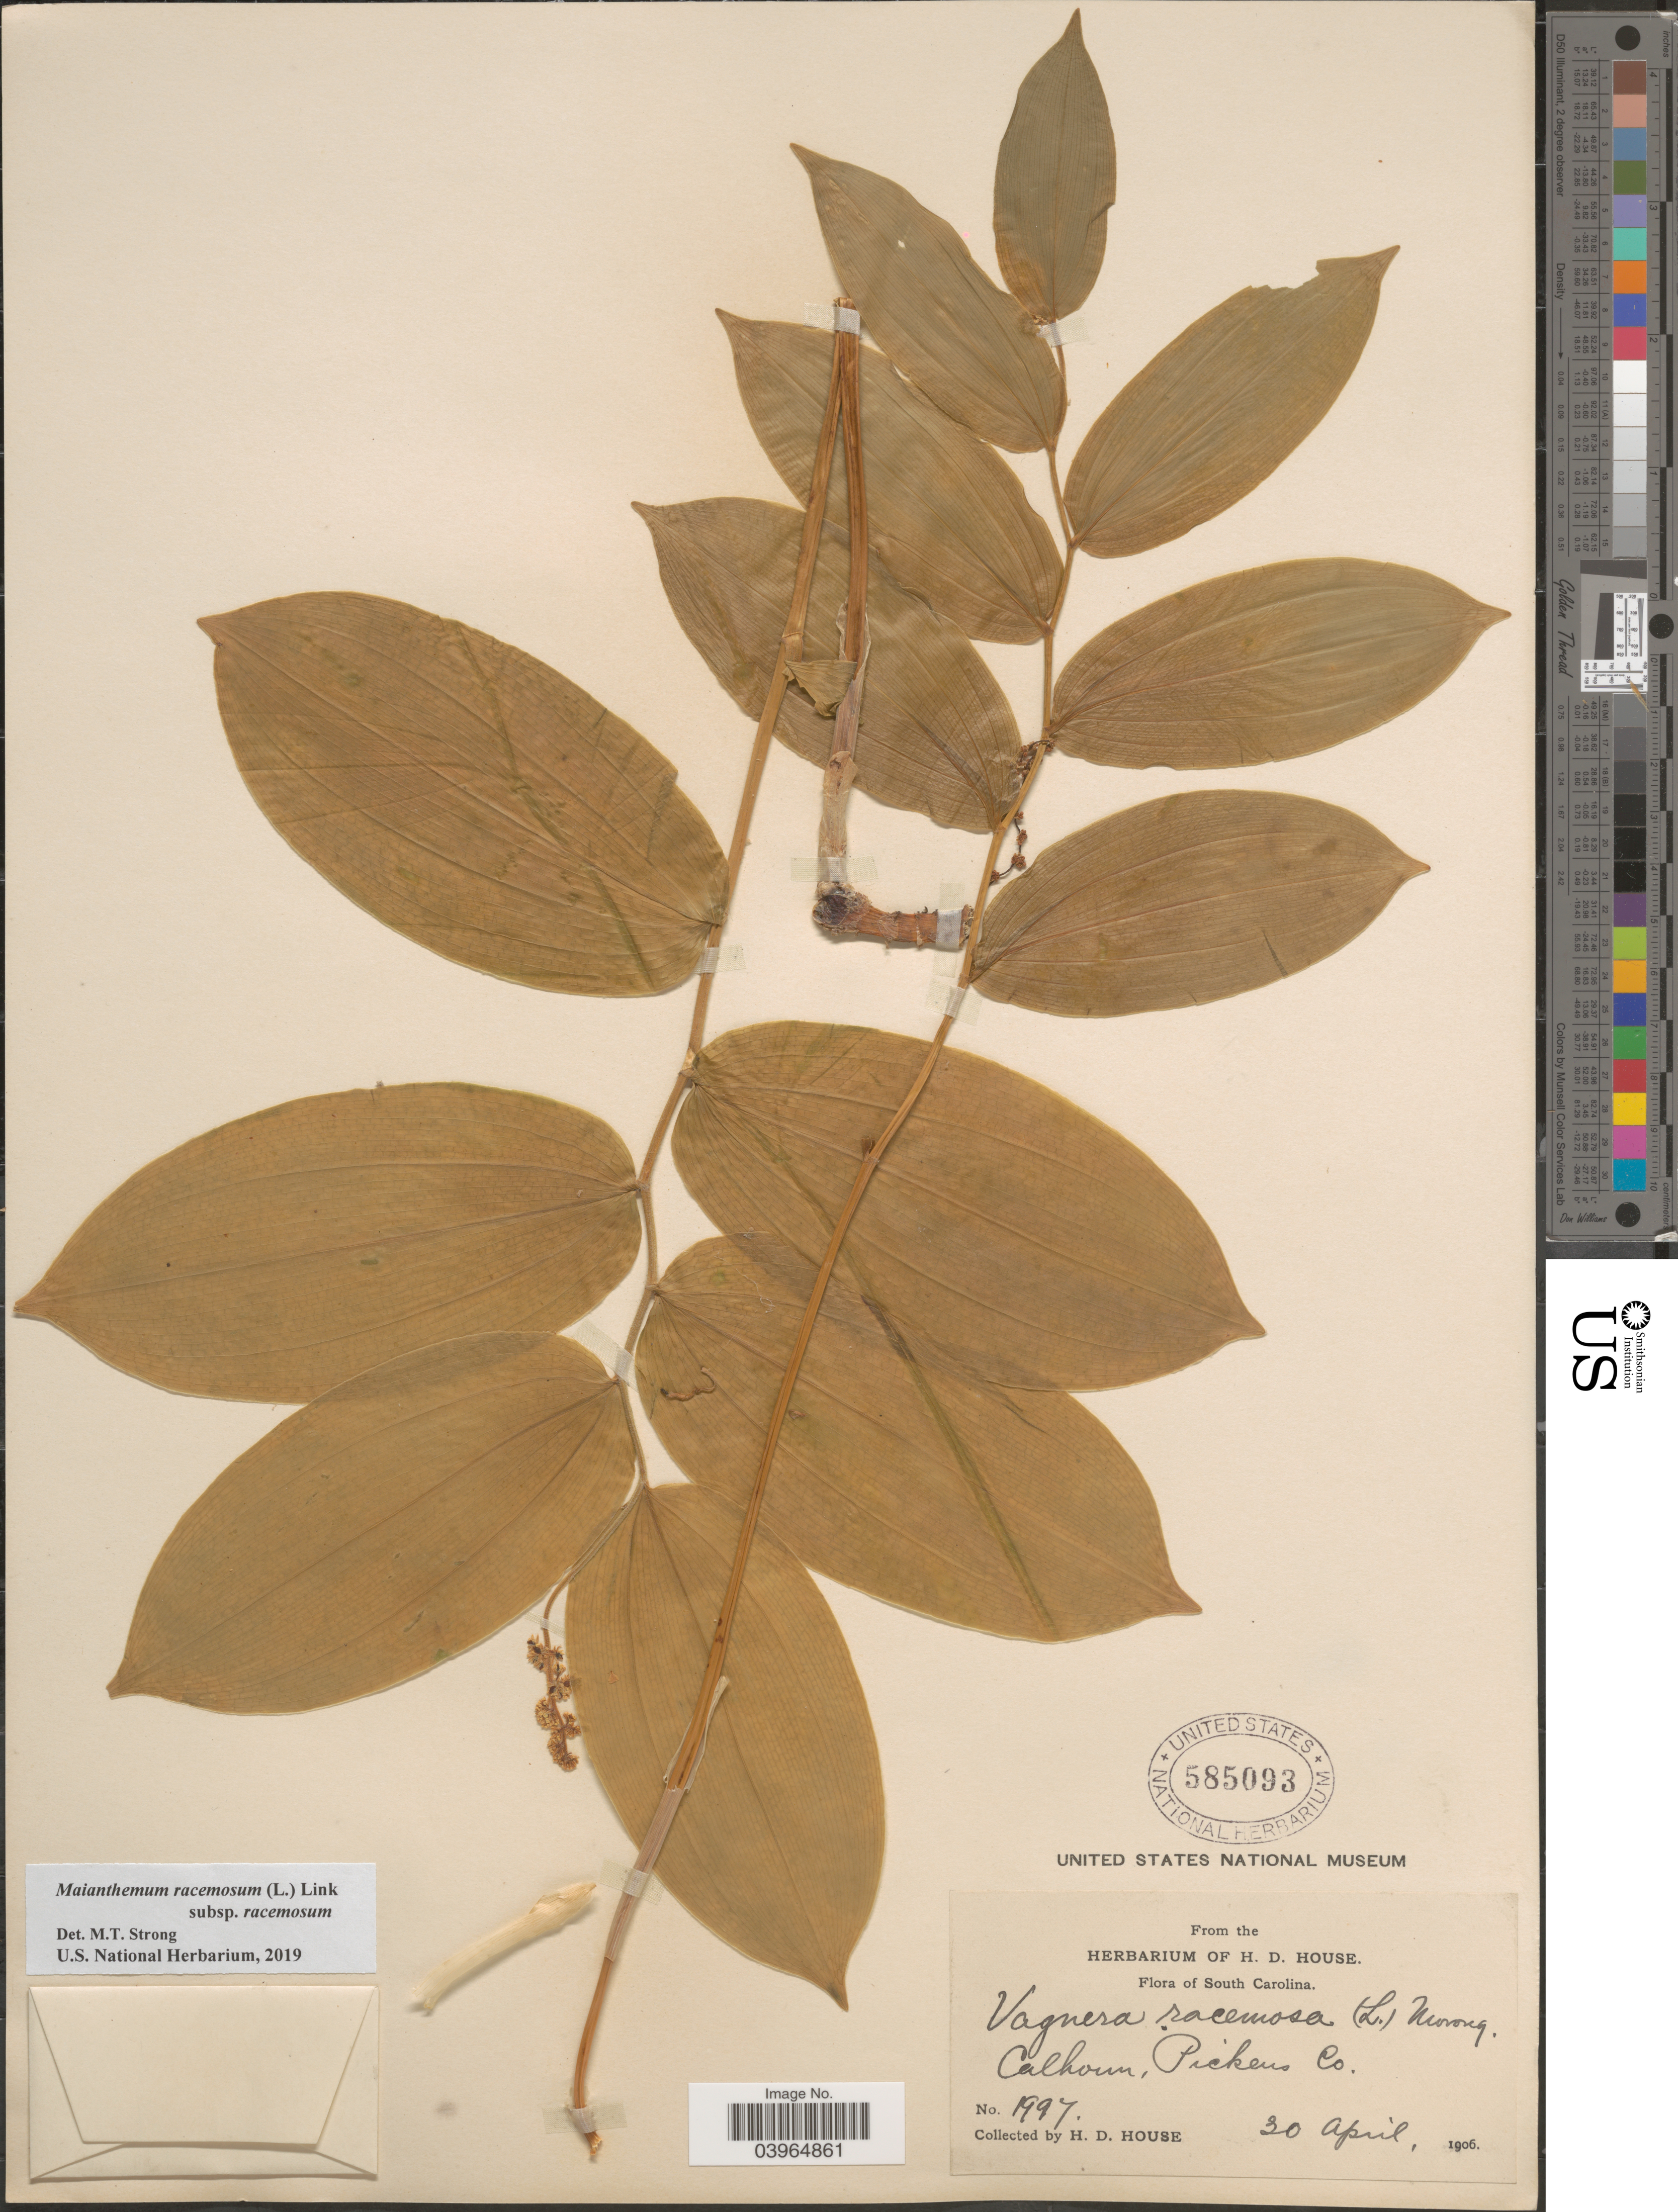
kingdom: Plantae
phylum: Tracheophyta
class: Liliopsida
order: Asparagales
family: Asparagaceae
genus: Maianthemum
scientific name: Maianthemum racemosum subsp. racemosum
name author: (L.) Link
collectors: H. D. House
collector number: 1997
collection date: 1906-04-30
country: United States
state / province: South Carolina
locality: Calhoun, Pickens Co.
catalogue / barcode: US 585093